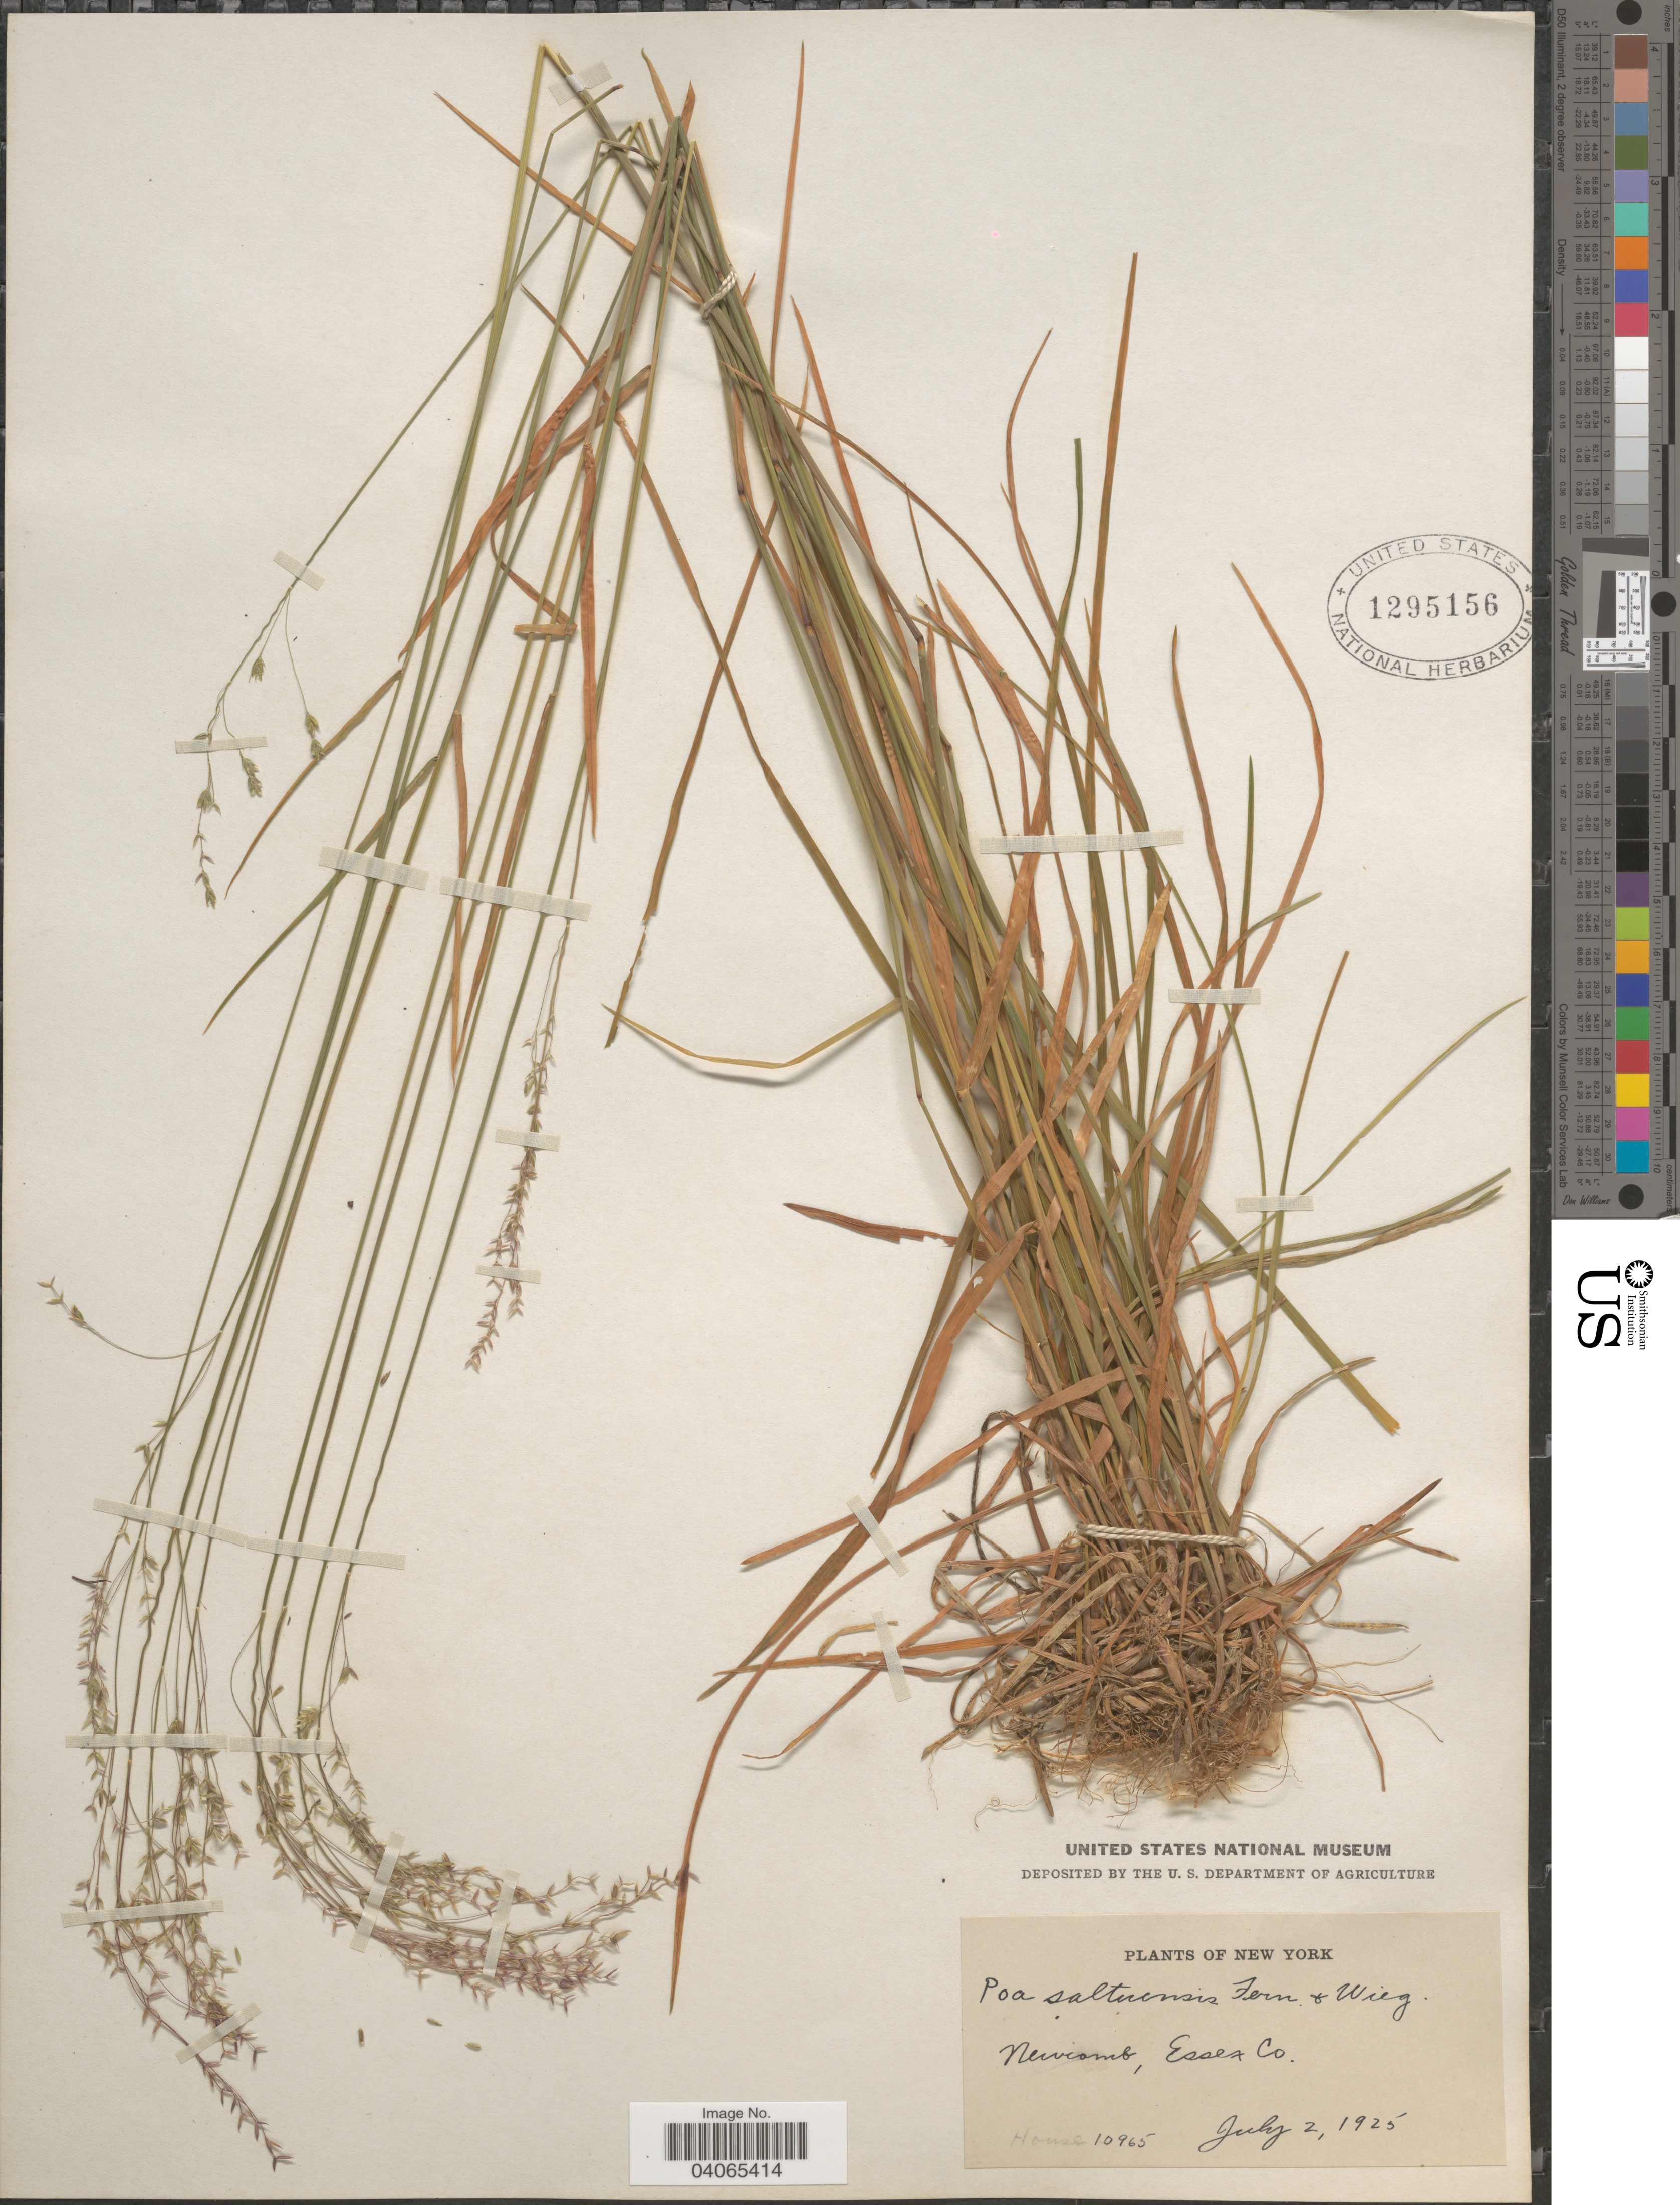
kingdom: Plantae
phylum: Tracheophyta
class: Liliopsida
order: Poales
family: Poaceae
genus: Poa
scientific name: Poa saltuensis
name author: Fernald & Wiegand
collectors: House, --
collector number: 10965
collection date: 1925-07-02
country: United States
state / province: New York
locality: Newcomb, Essex Co.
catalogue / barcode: US 1295156